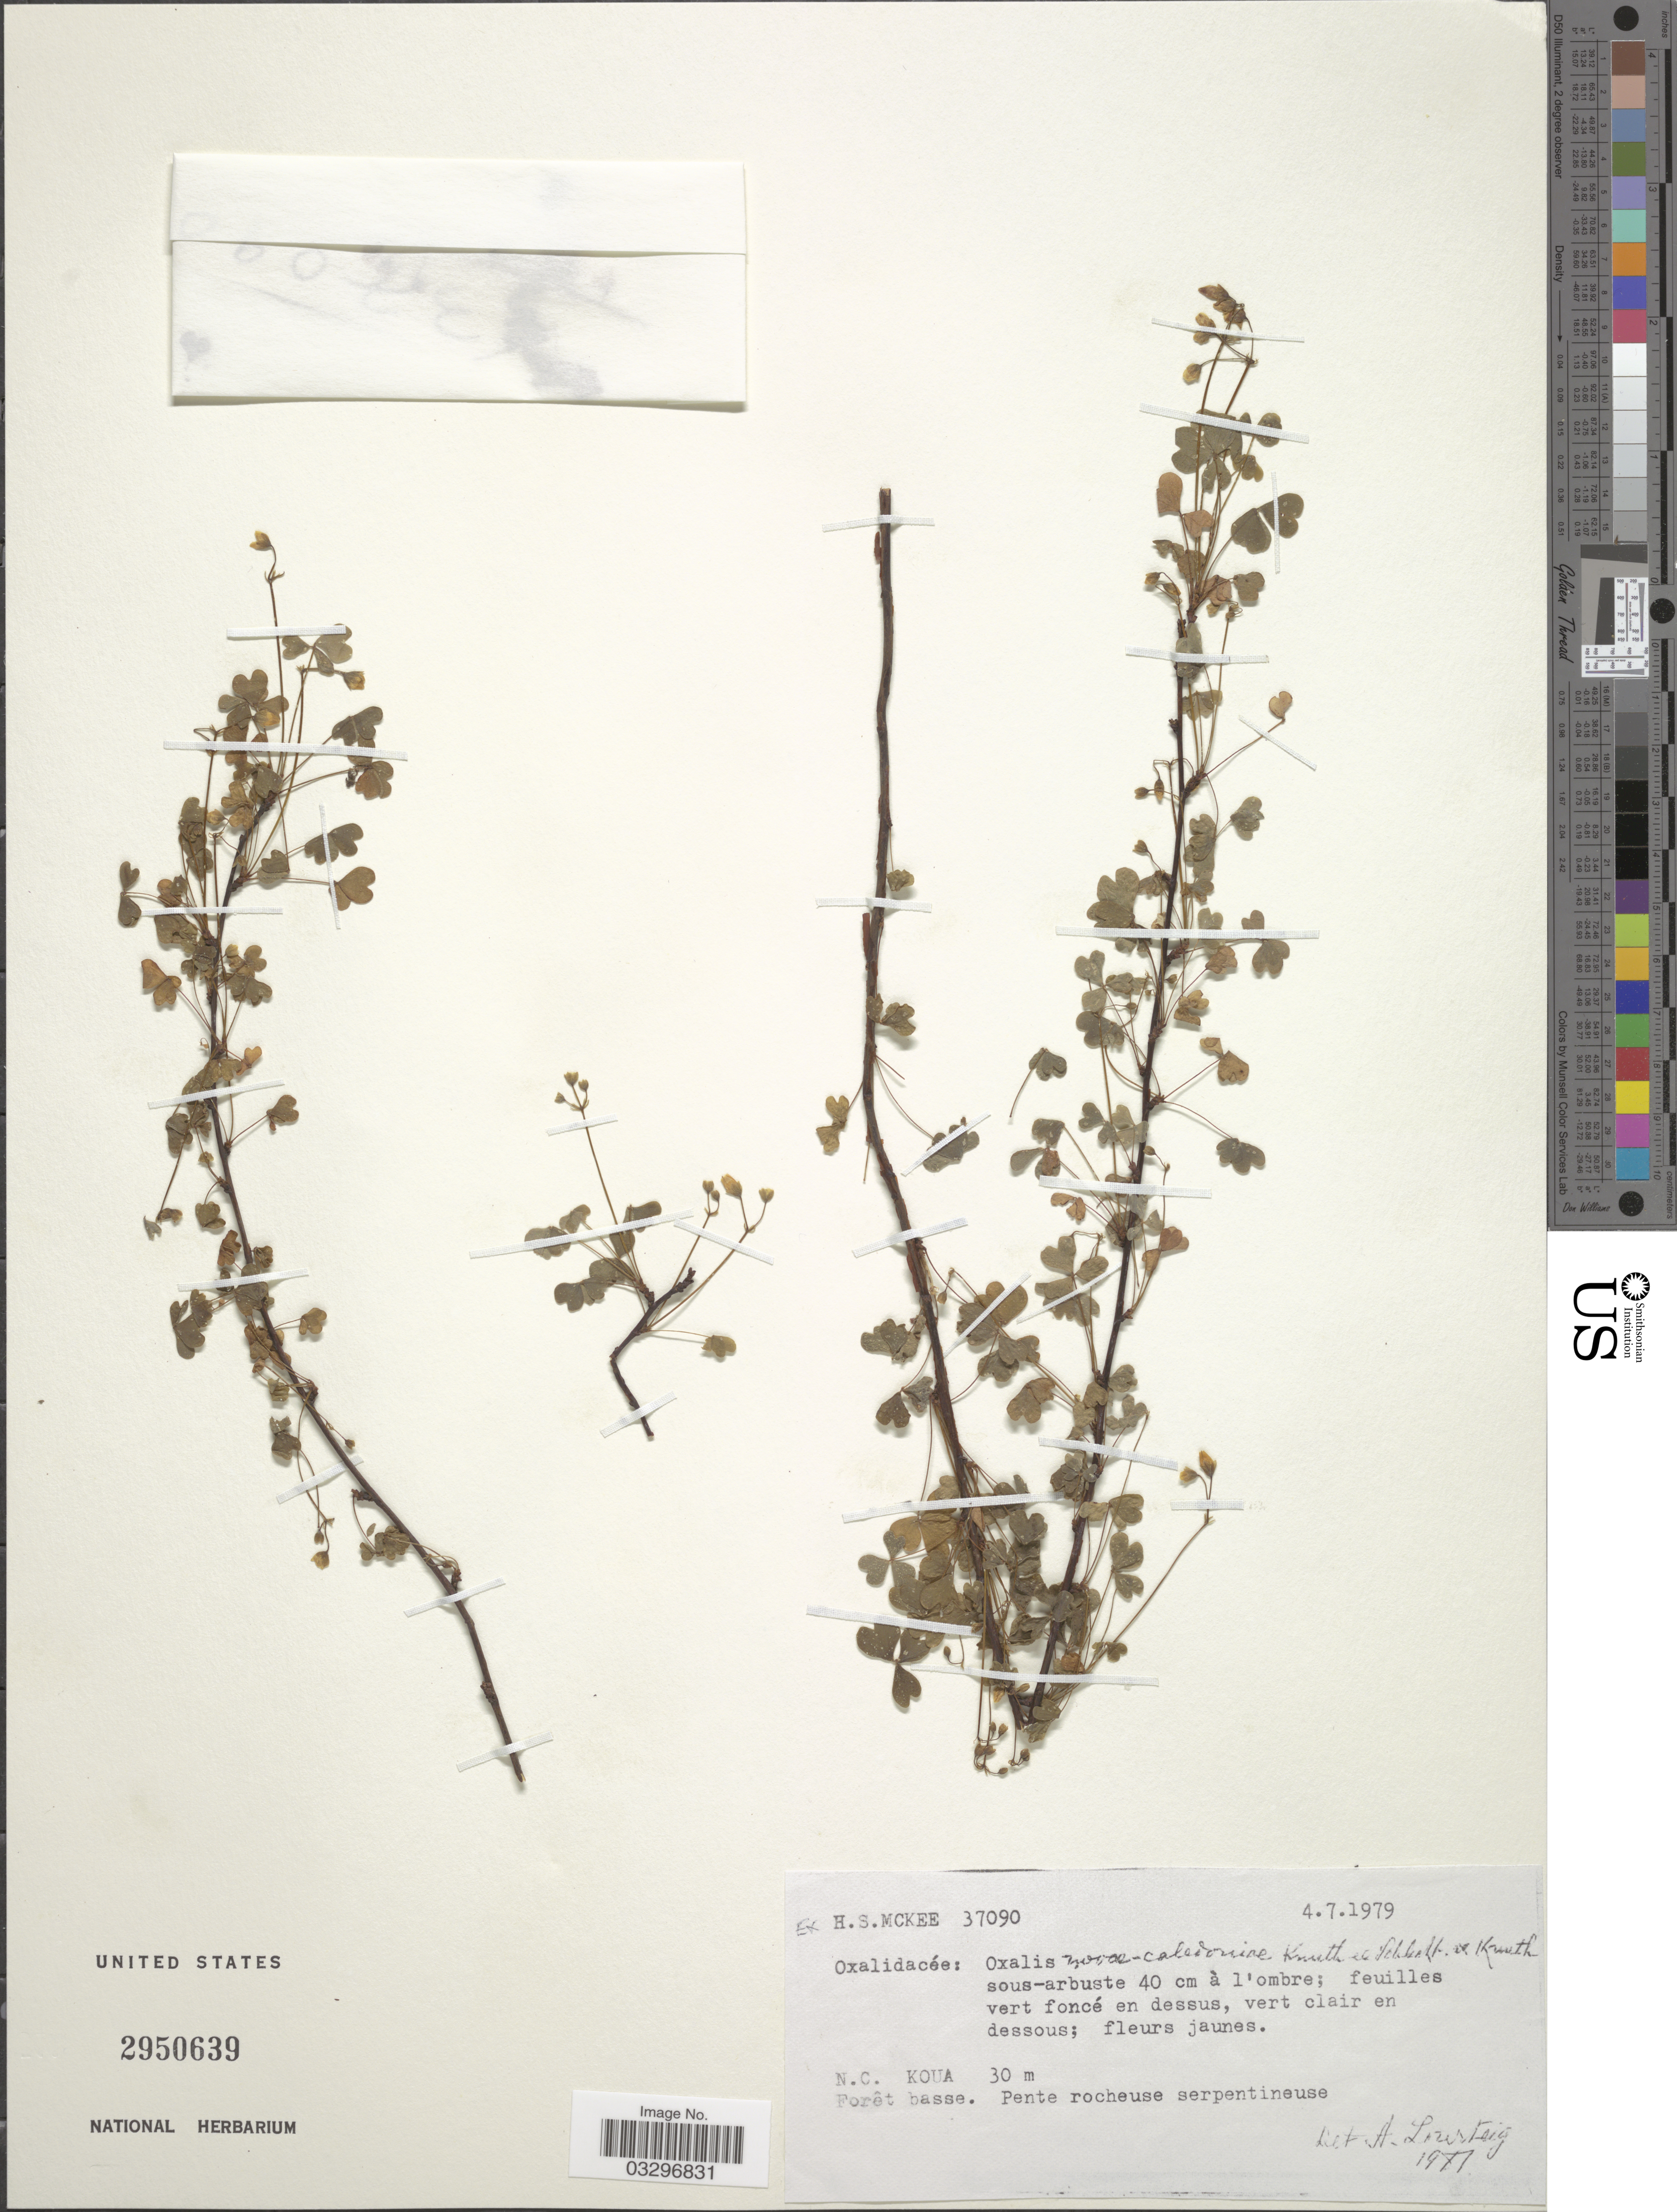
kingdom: Plantae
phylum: Tracheophyta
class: Magnoliopsida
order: Oxalidales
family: Oxalidaceae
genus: Oxalis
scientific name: Oxalis novae-caledoniae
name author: R. Knuth & Schltr.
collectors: H. S. McKee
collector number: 37090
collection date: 1979-07-04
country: New Caledonia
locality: N.C. Koua.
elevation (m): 30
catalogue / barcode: US 2950639